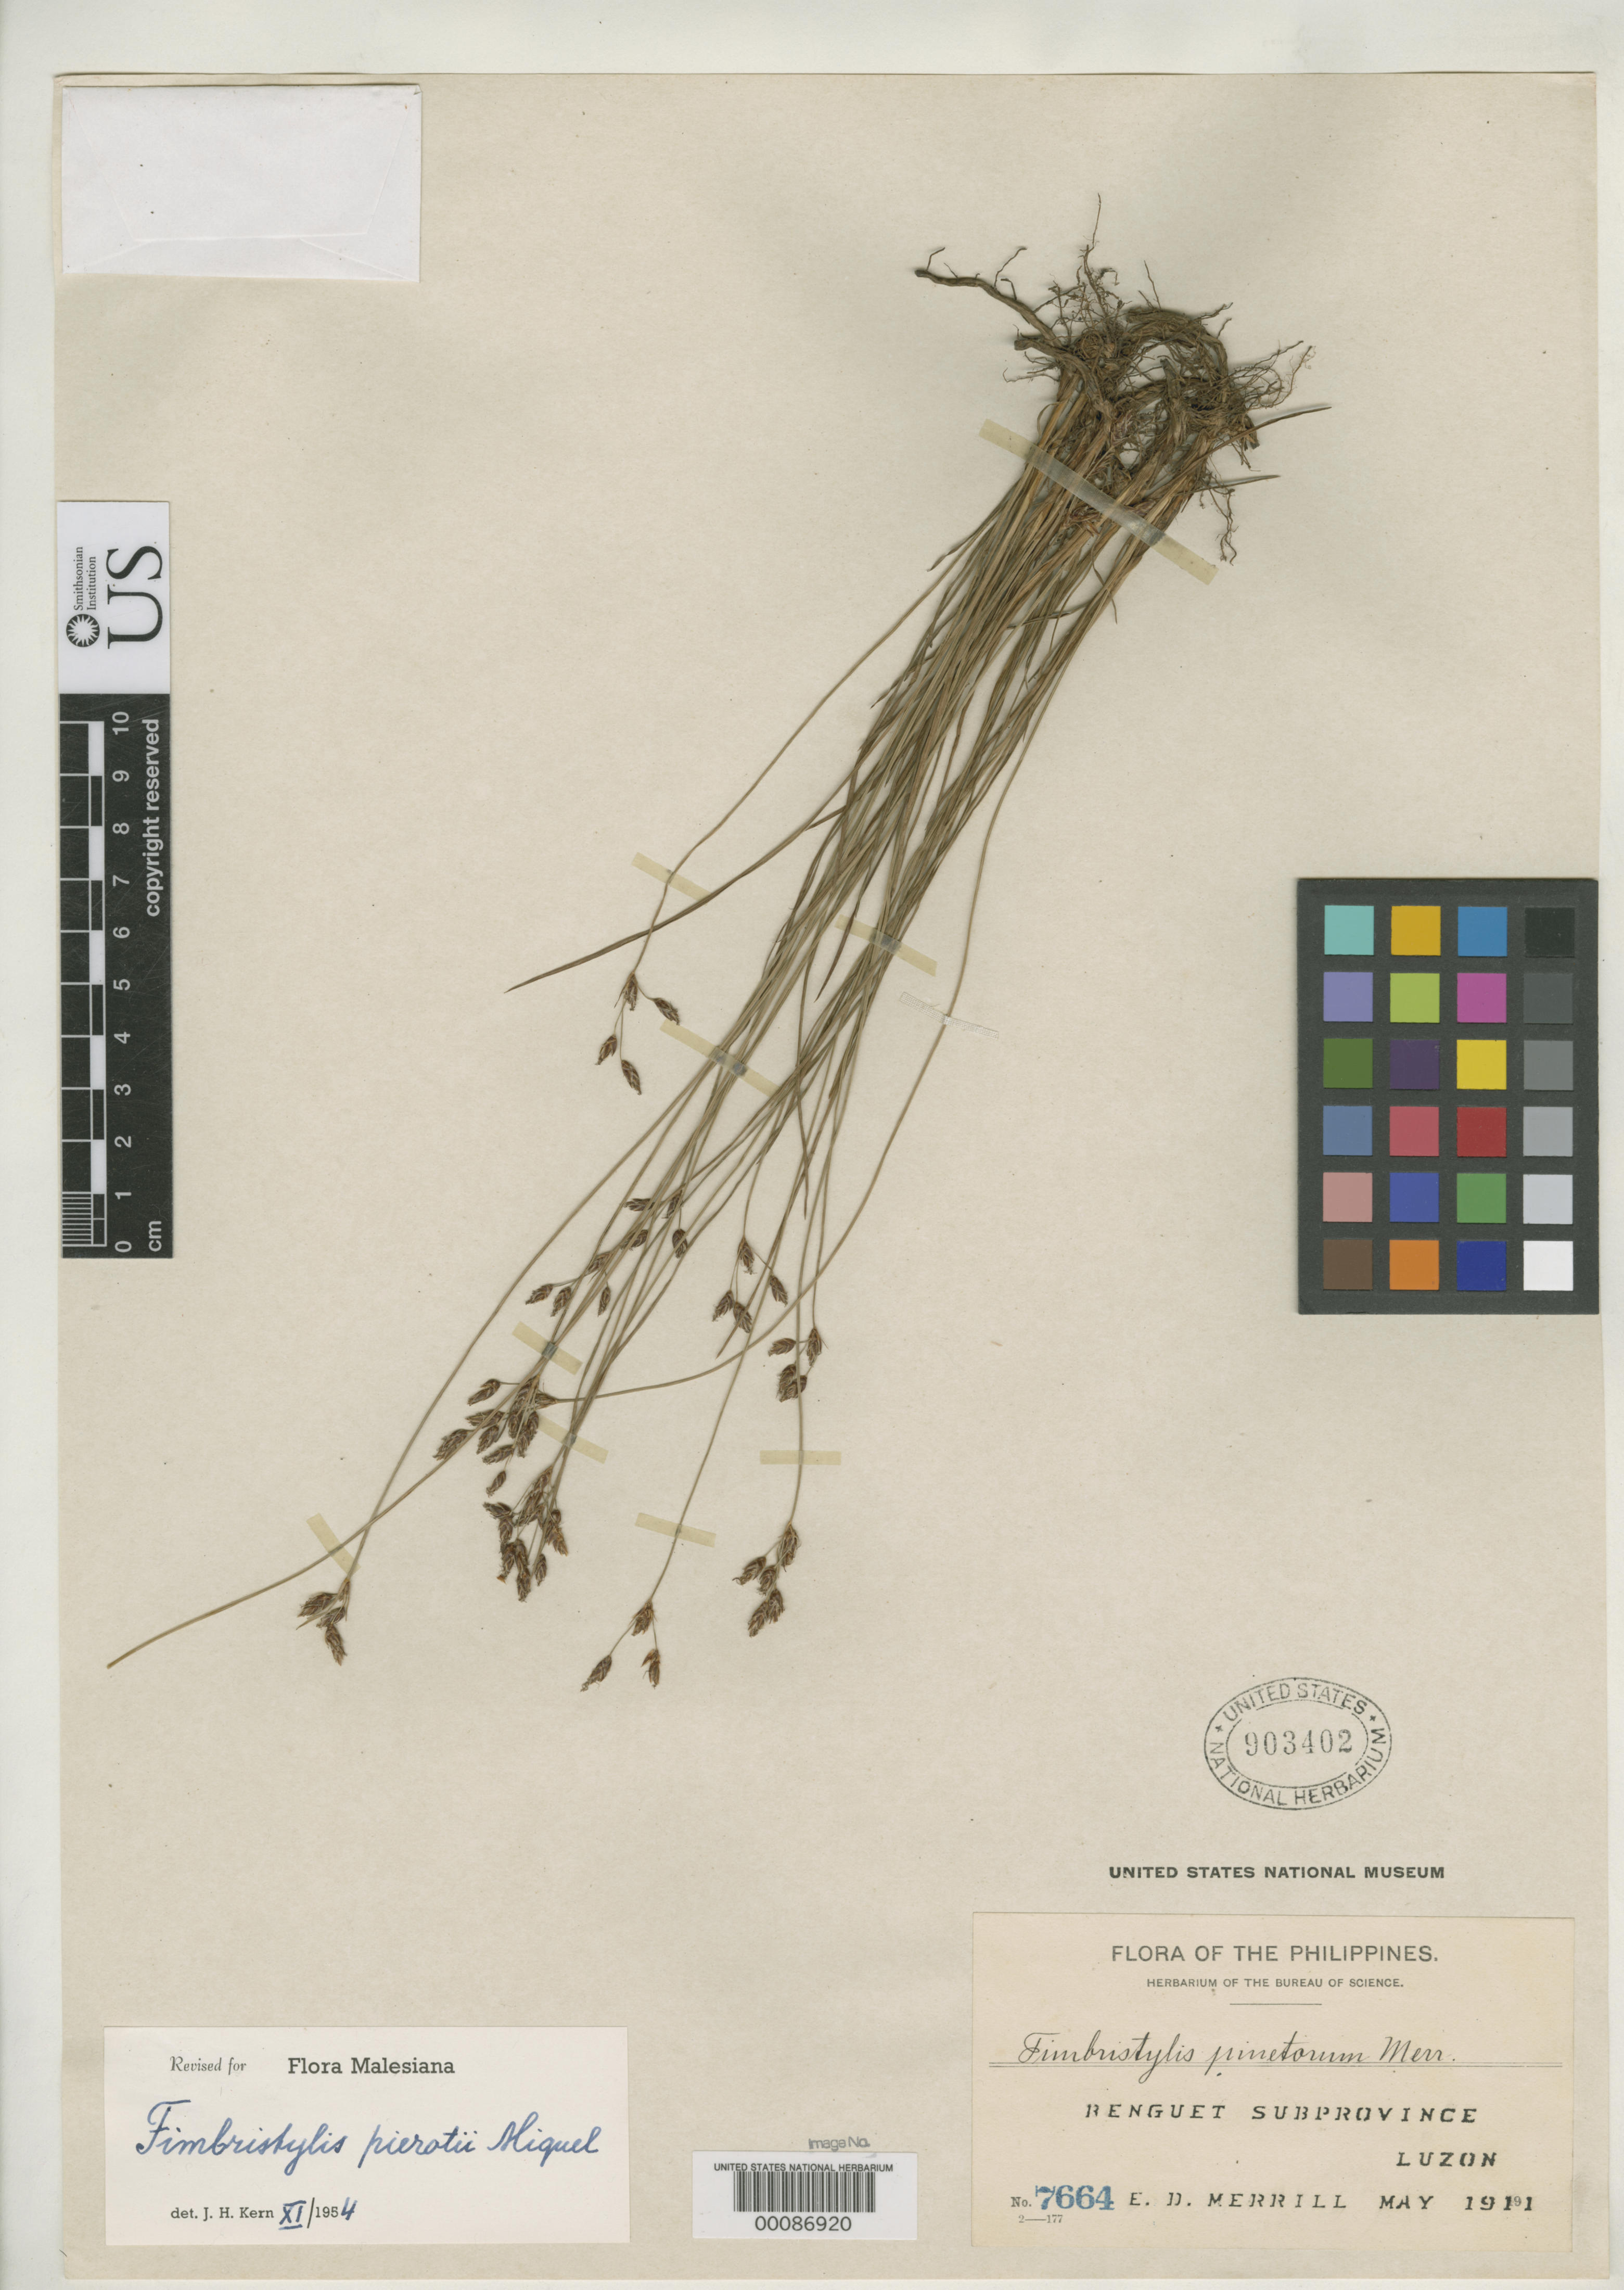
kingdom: Plantae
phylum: Tracheophyta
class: Liliopsida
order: Poales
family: Cyperaceae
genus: Fimbristylis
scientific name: Fimbristylis pinetorum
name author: Merr.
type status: Isotype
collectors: E. D. Merrill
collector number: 7664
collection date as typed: May 1911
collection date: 1911-05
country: Philippines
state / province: Cordillera (Administrative Region)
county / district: Benguet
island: Luzon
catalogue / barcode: US 903402